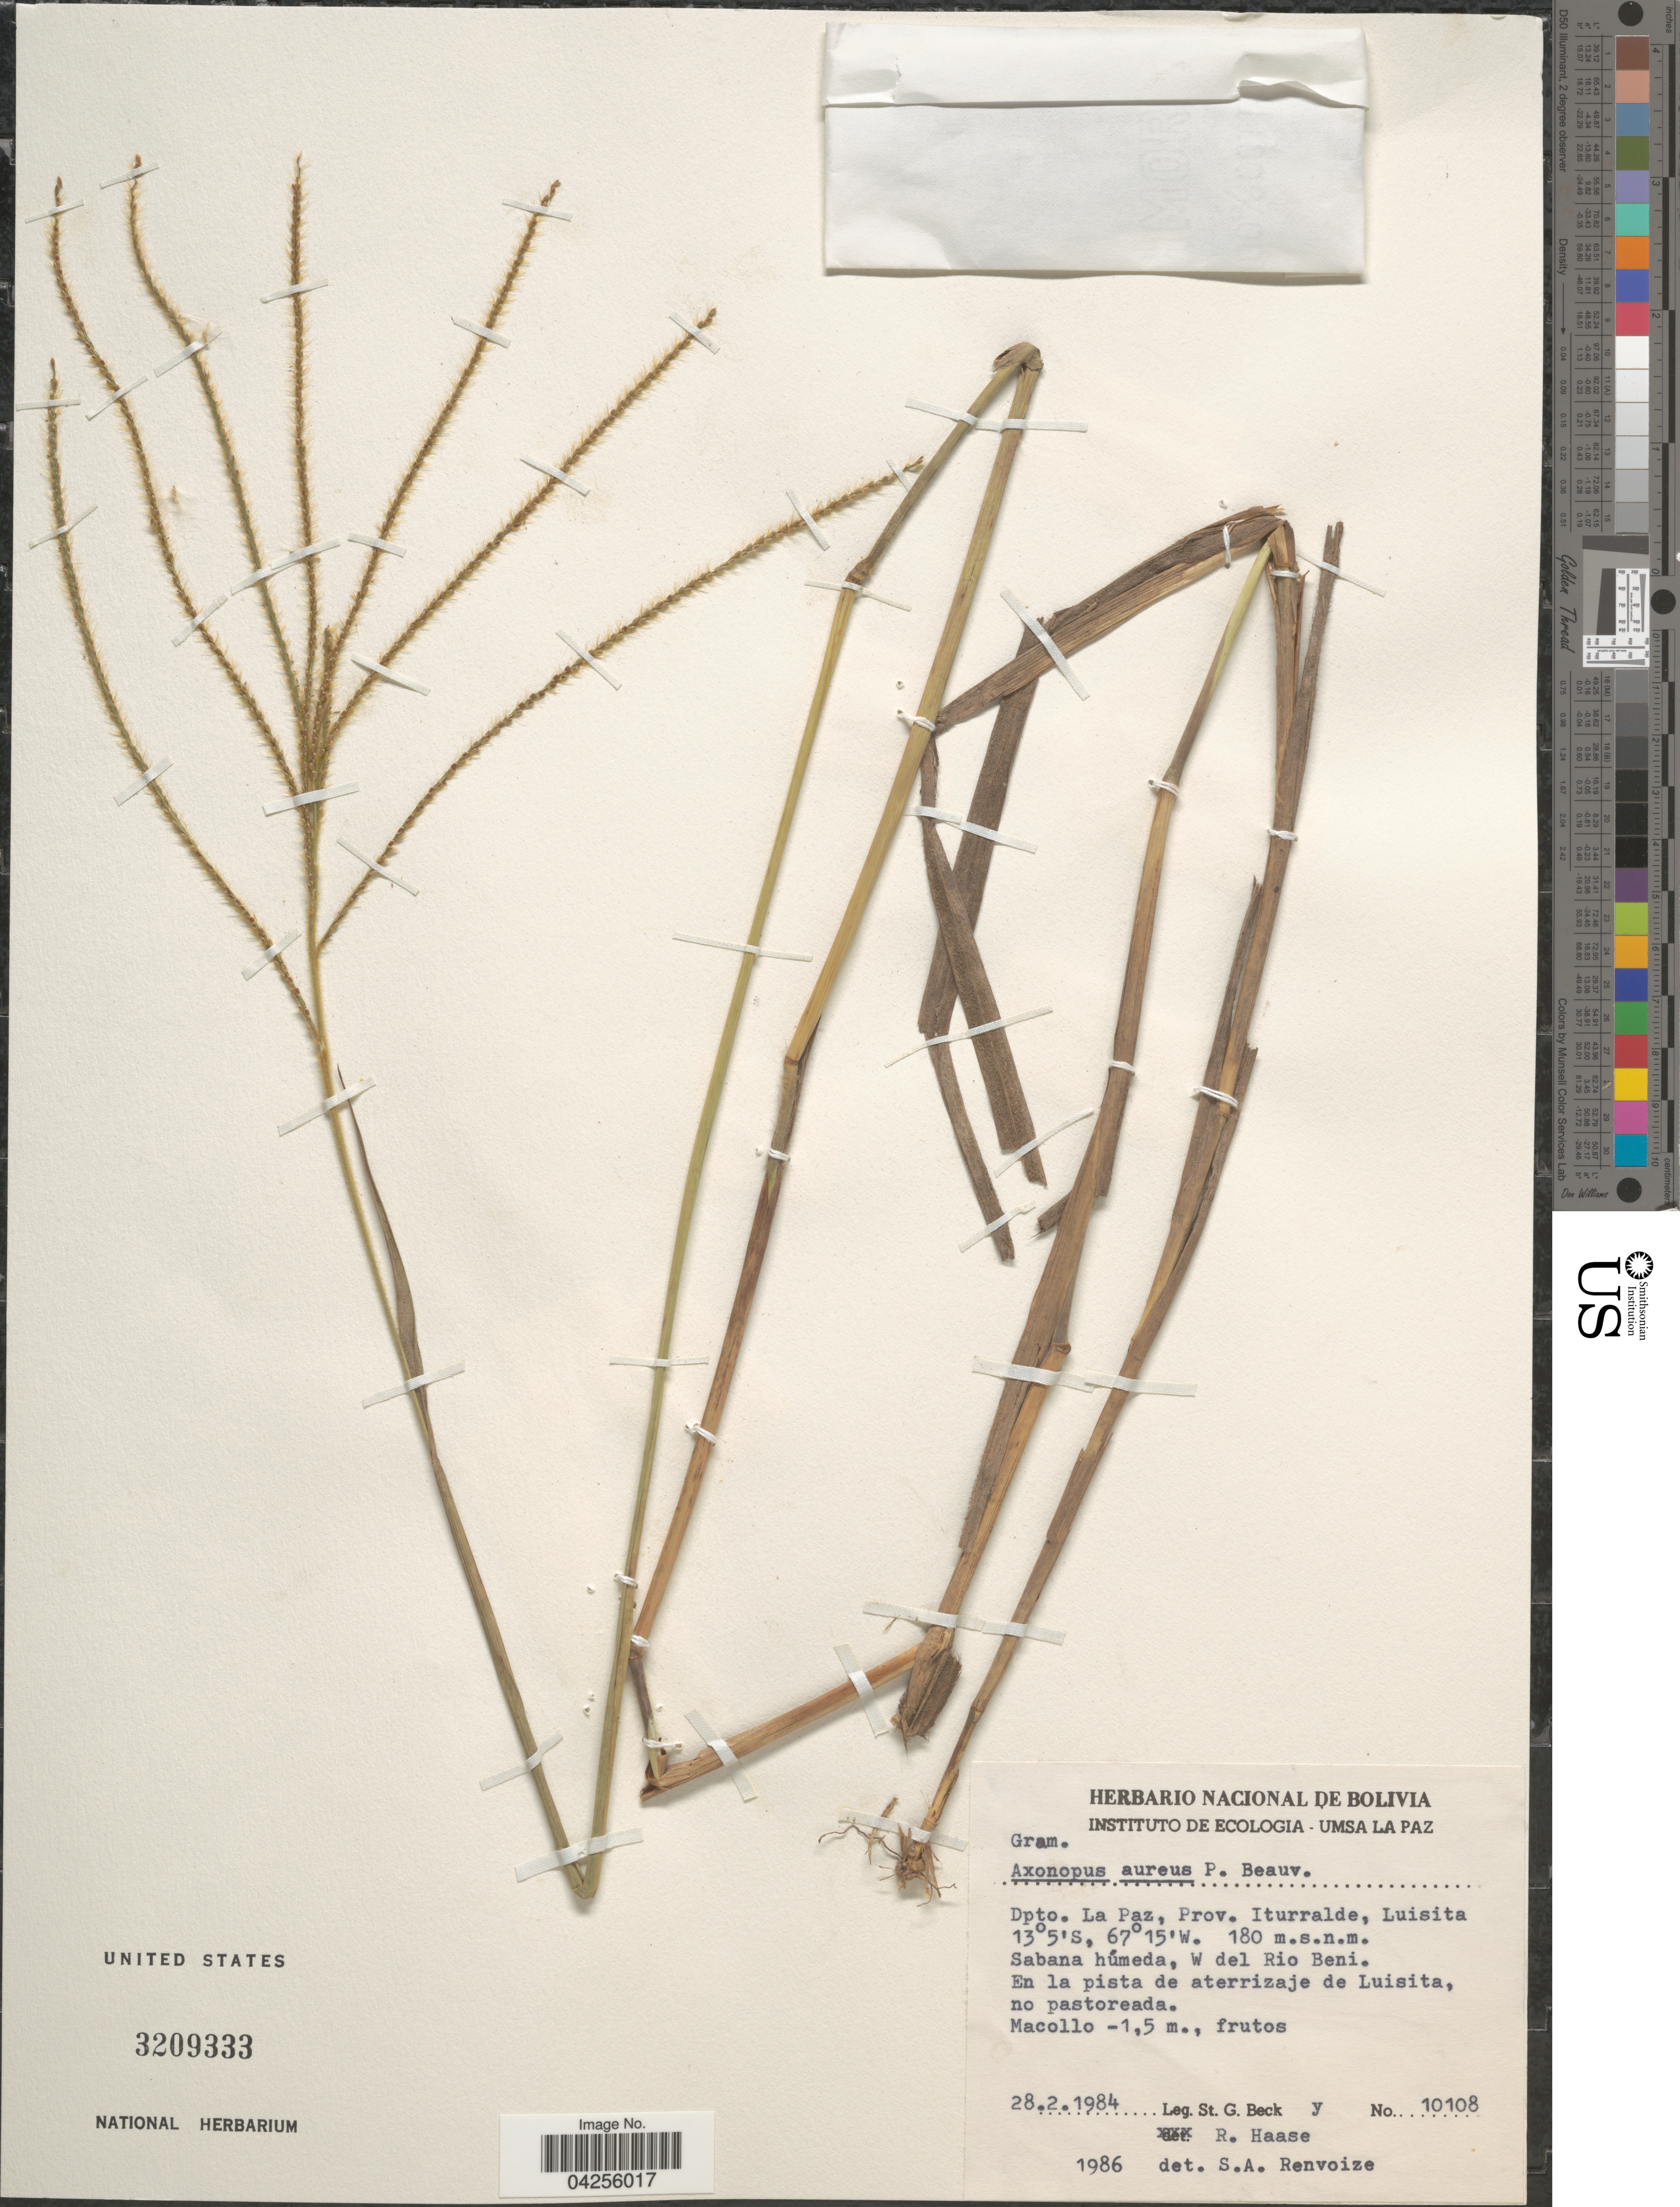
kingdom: Plantae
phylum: Tracheophyta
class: Liliopsida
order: Poales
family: Poaceae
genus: Axonopus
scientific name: Axonopus canescens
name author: (Nees ex Trin.) Pilg.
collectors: S. G. Beck & R. Haase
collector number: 10108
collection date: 1984-02-28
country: Bolivia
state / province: La Paz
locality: Dpto. La Paz, Prov. Iturralde, Luisita. Sabana húmeda, W del Rio Beni. En la pista de aterrizaje de Luisita, no pastoreada.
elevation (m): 180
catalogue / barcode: US 3209333